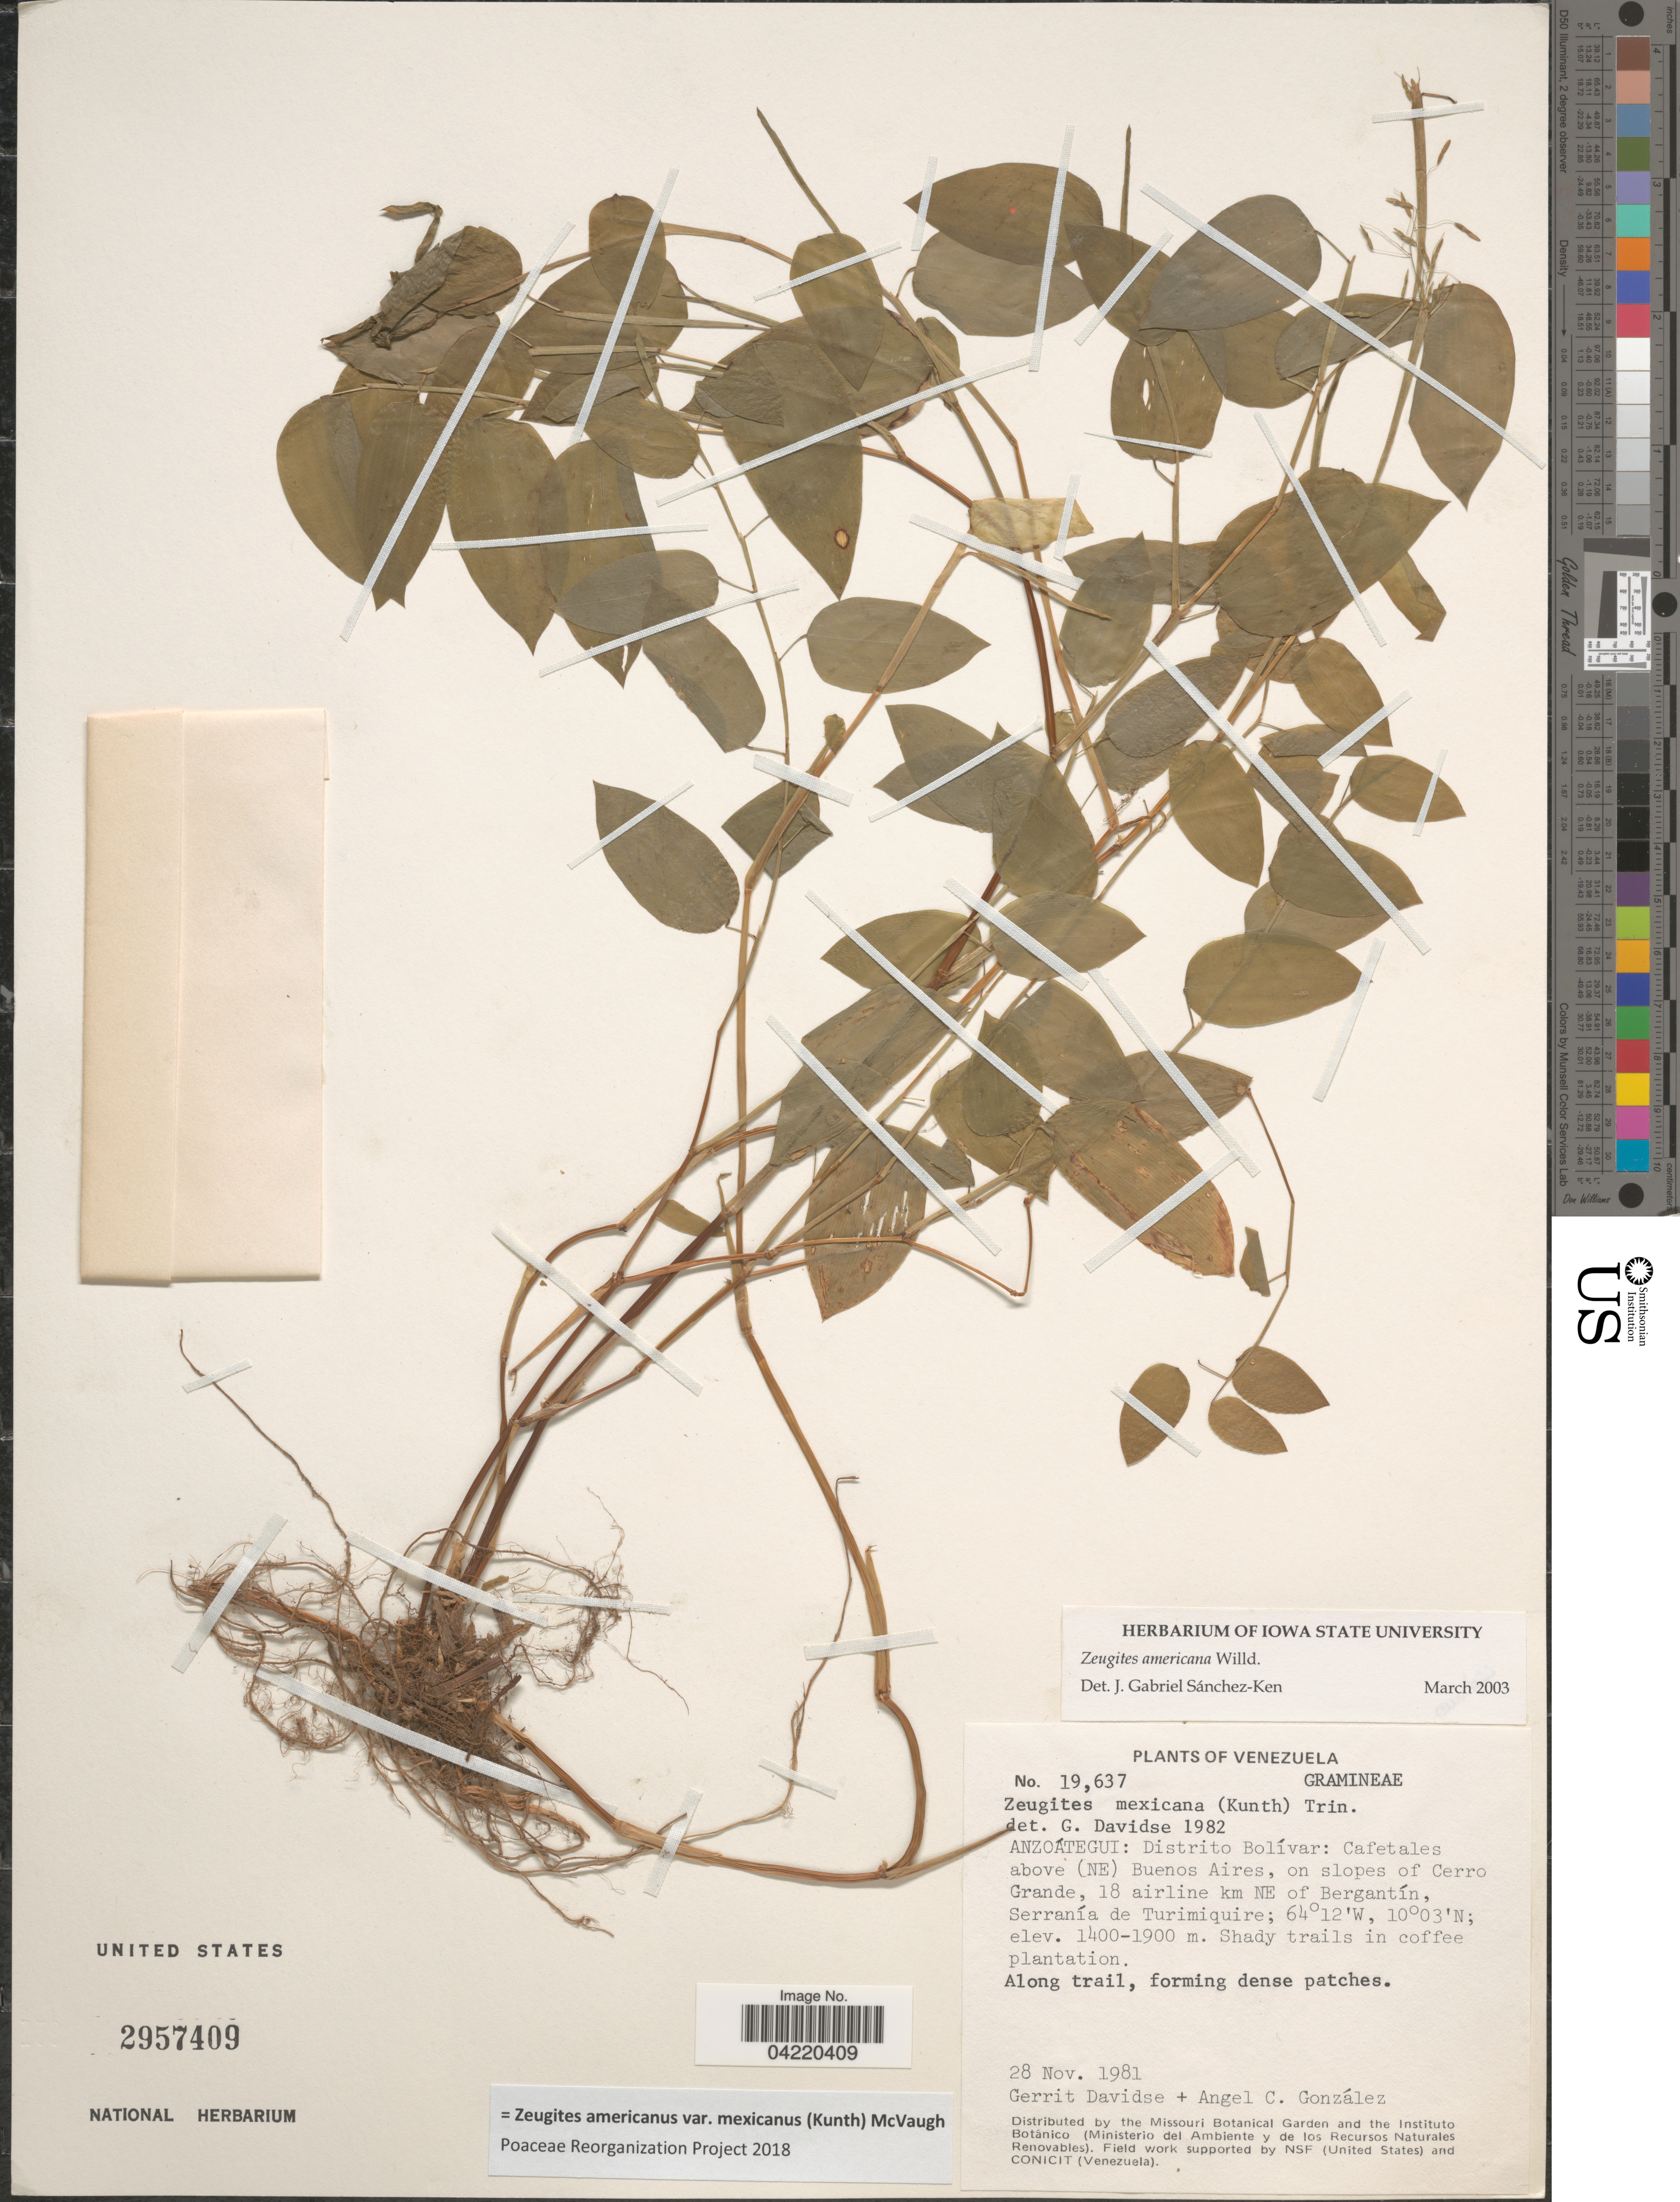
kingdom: Plantae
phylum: Tracheophyta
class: Liliopsida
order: Poales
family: Poaceae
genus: Zeugites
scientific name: Zeugites americanus var. mexicanus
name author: (Kunth) McVaugh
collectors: G. Davidse & A. C. González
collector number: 19637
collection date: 1981-11-28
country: Venezuela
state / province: Anzoategui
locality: Distrito Bolívar: Cafetales above (NE) Buenos Aires, on slopes of Cerro Grande, 18 airline km NE of Bergantín, Serranía de Turimiquire.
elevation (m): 1400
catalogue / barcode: US 2957409